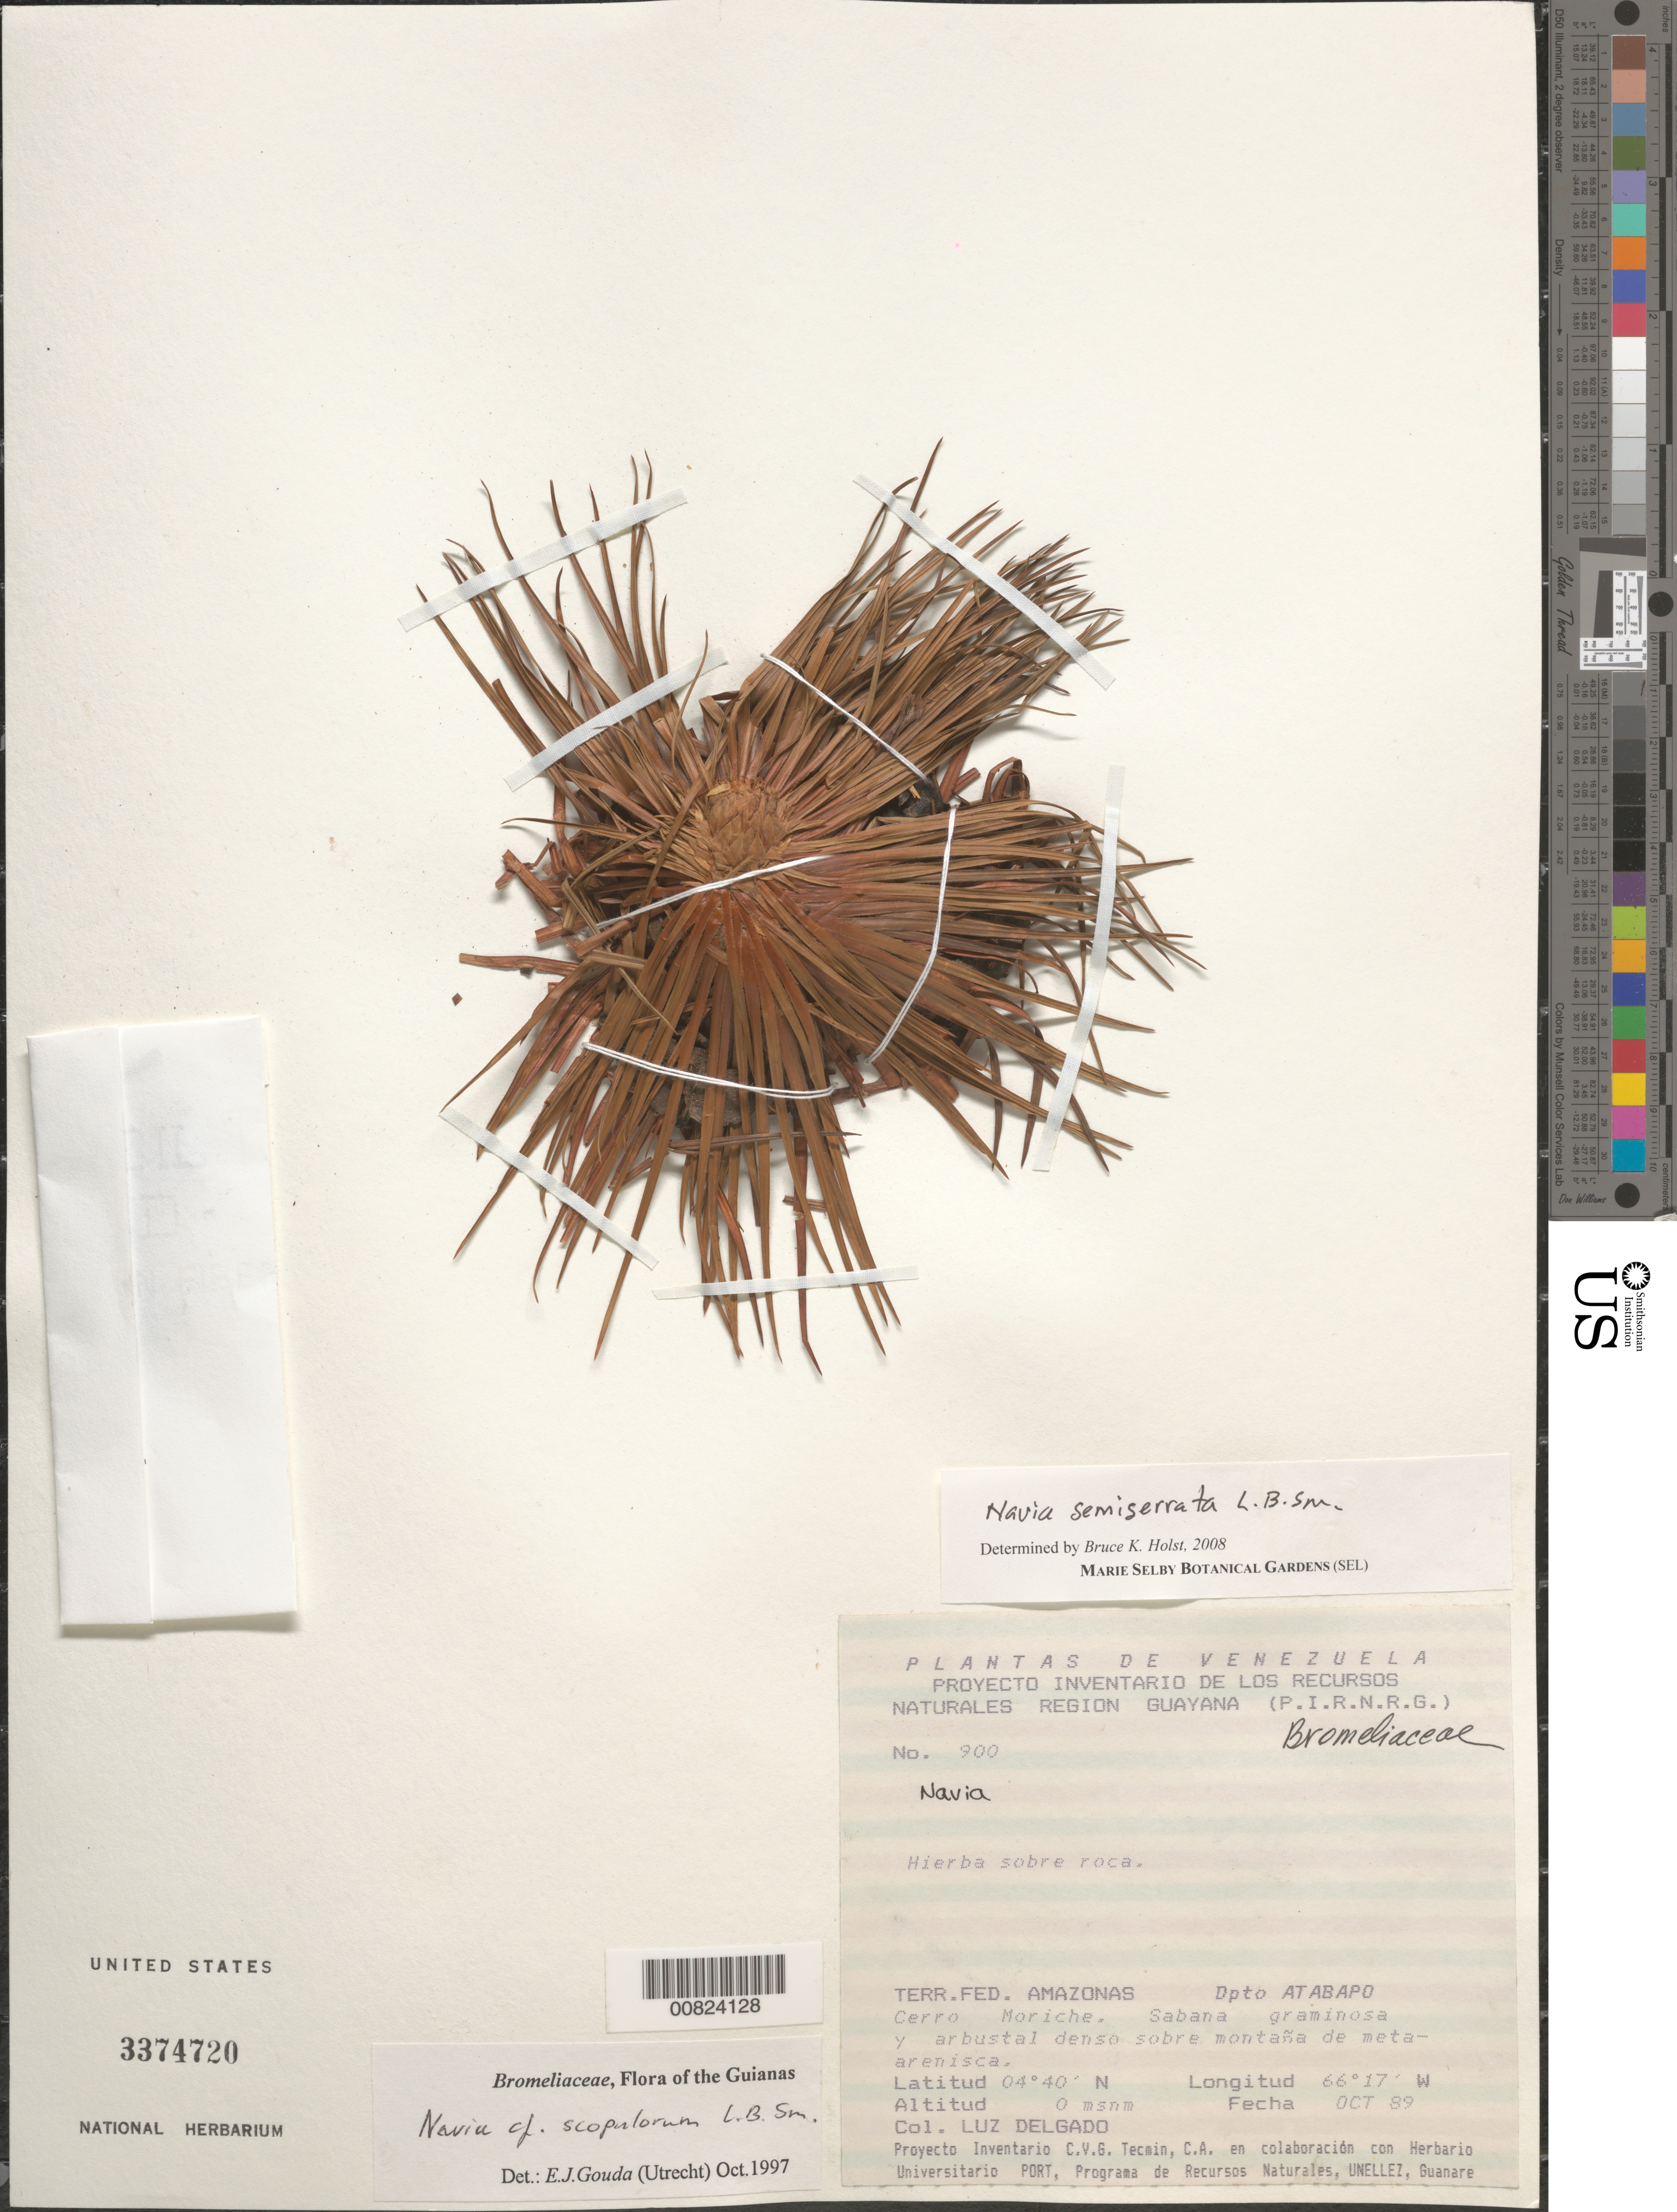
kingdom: Plantae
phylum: Tracheophyta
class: Liliopsida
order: Poales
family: Bromeliaceae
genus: Navia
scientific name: Navia semiserrata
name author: L.B. Sm.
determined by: Holst, Bruce K.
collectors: L. Delgado V.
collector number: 900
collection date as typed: Oct-89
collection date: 1989-10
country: Venezuela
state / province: Amazonas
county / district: Atabapo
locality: Cerro Moriche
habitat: Sabana graminosa y arbustal denso sobre montaña de meta-arenisca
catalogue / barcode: US 3374720